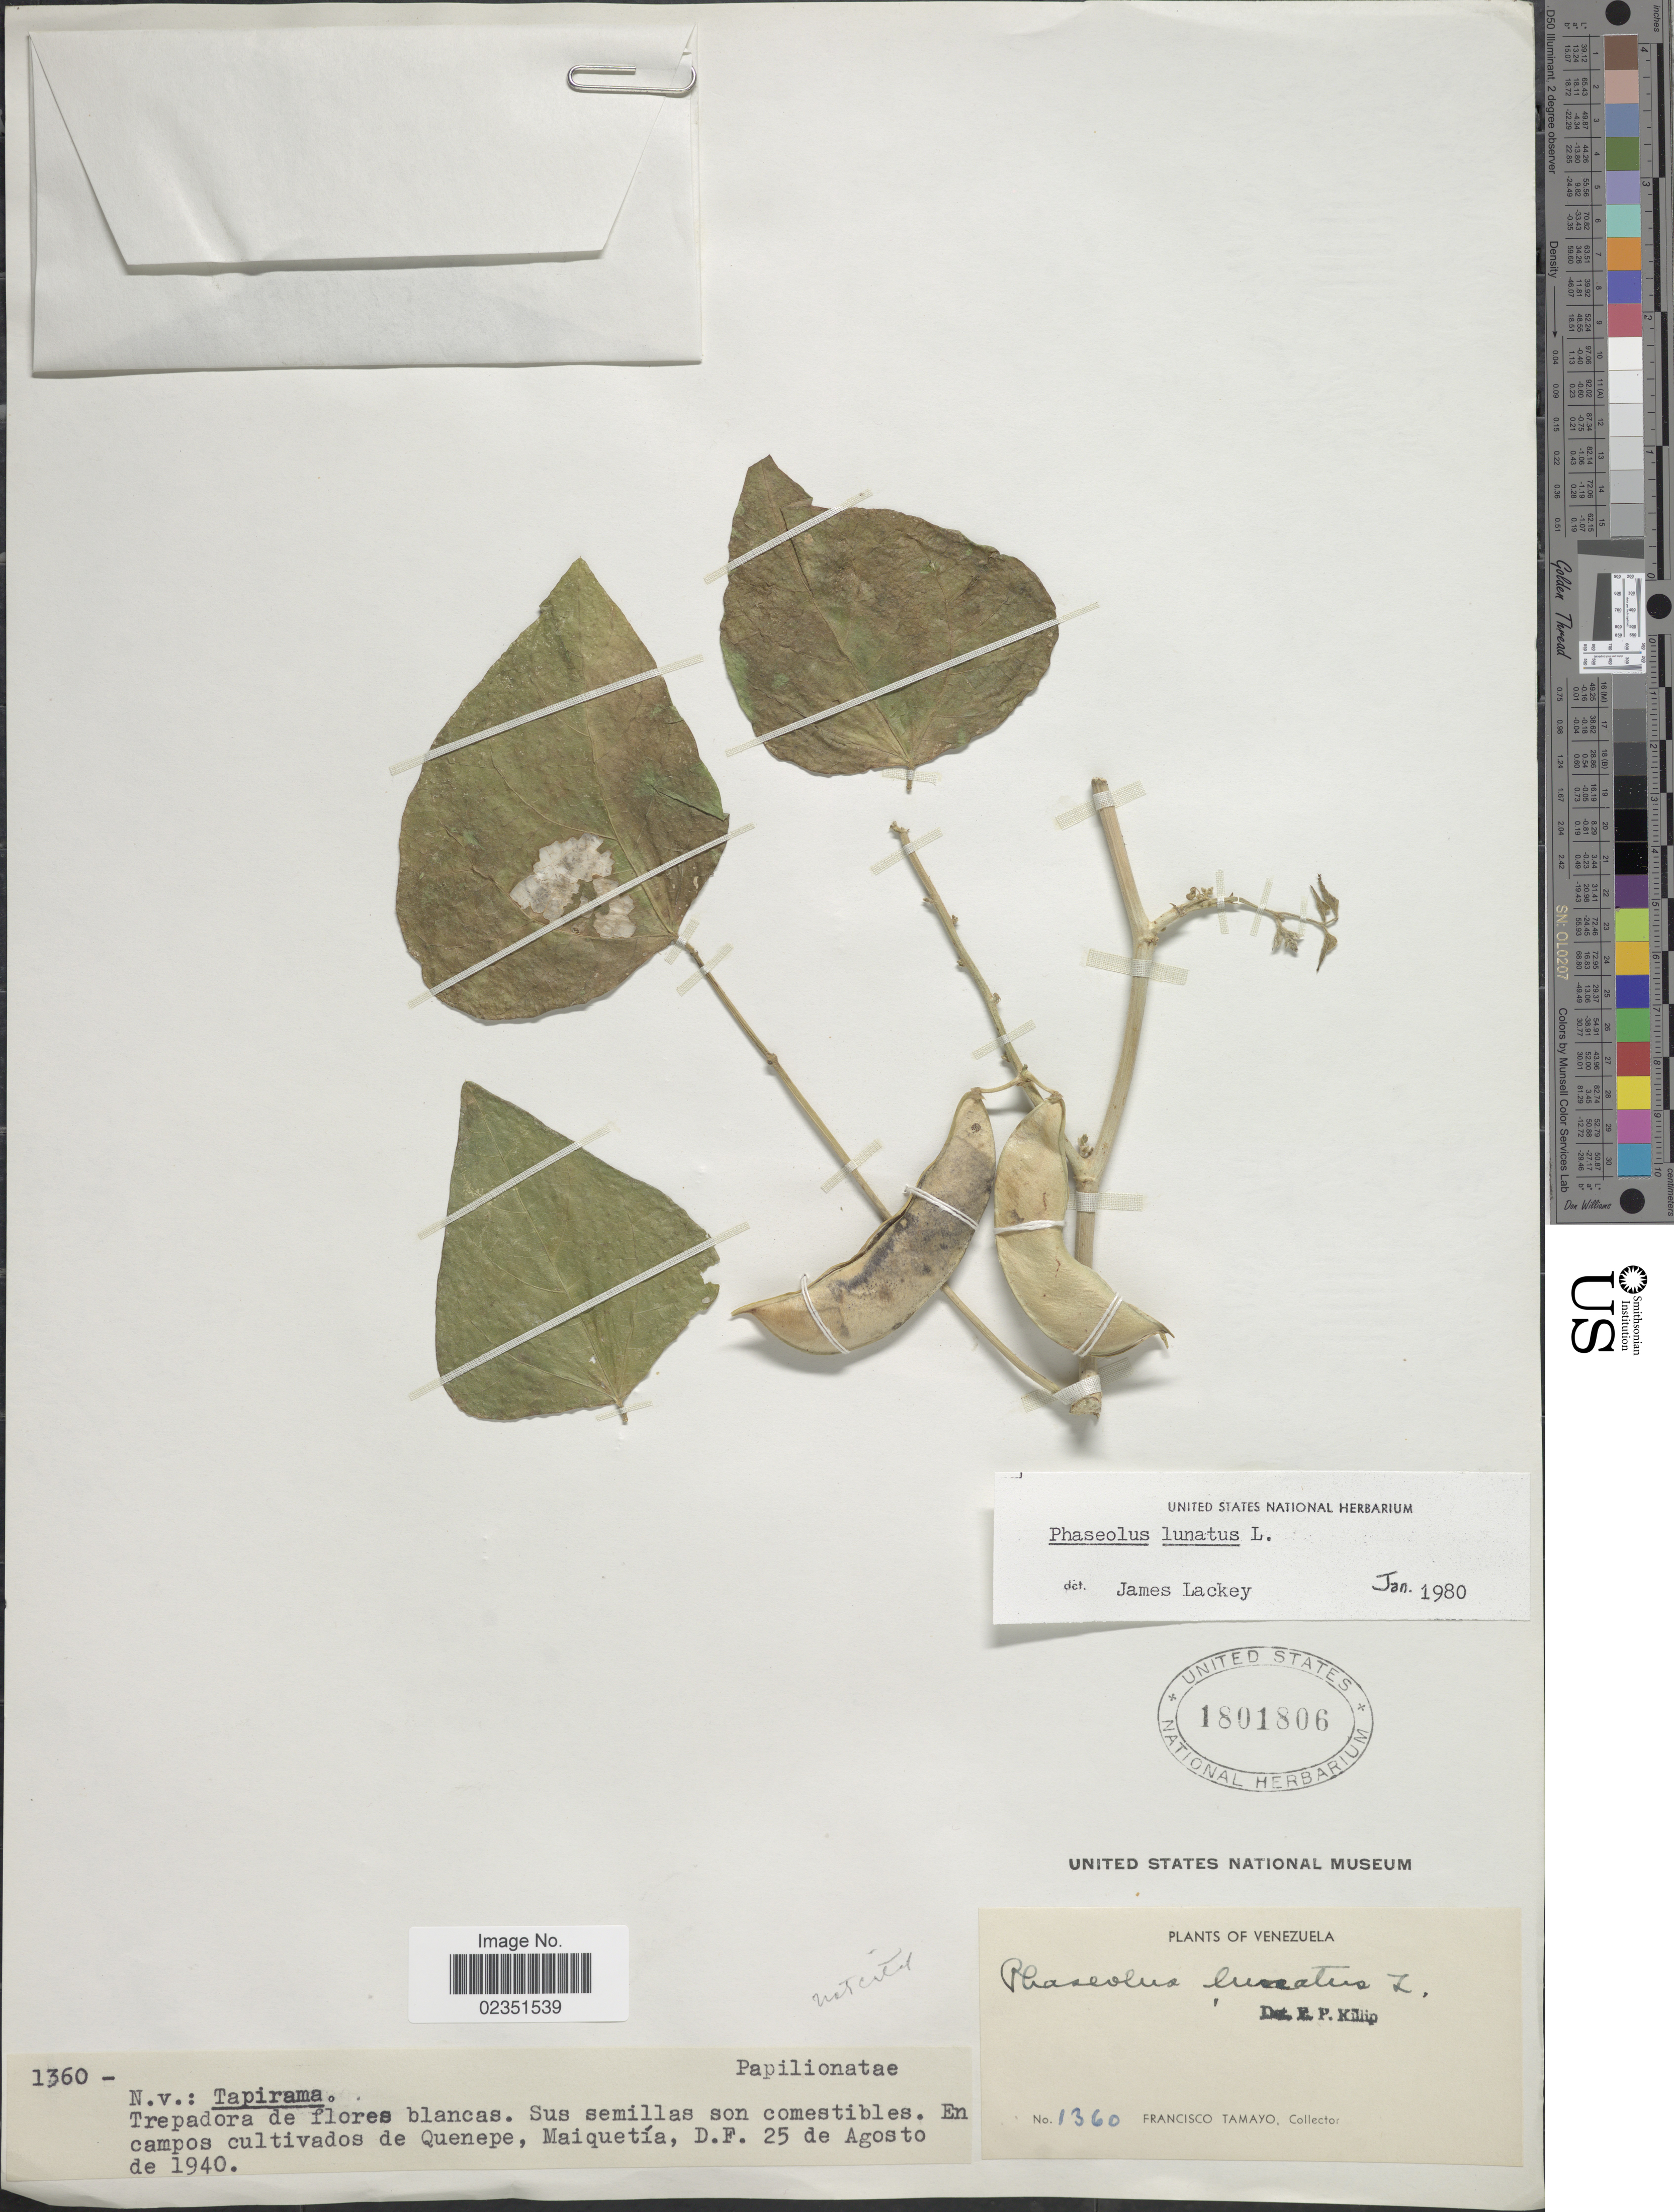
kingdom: Plantae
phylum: Tracheophyta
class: Magnoliopsida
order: Fabales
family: Fabaceae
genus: Phaseolus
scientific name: Phaseolus lunatus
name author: L.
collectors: F. Tamayo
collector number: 1360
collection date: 1940-08-25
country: Venezuela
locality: En campos cultivados de Quenepe, Maiquetia, D.F.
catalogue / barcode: US 1801806